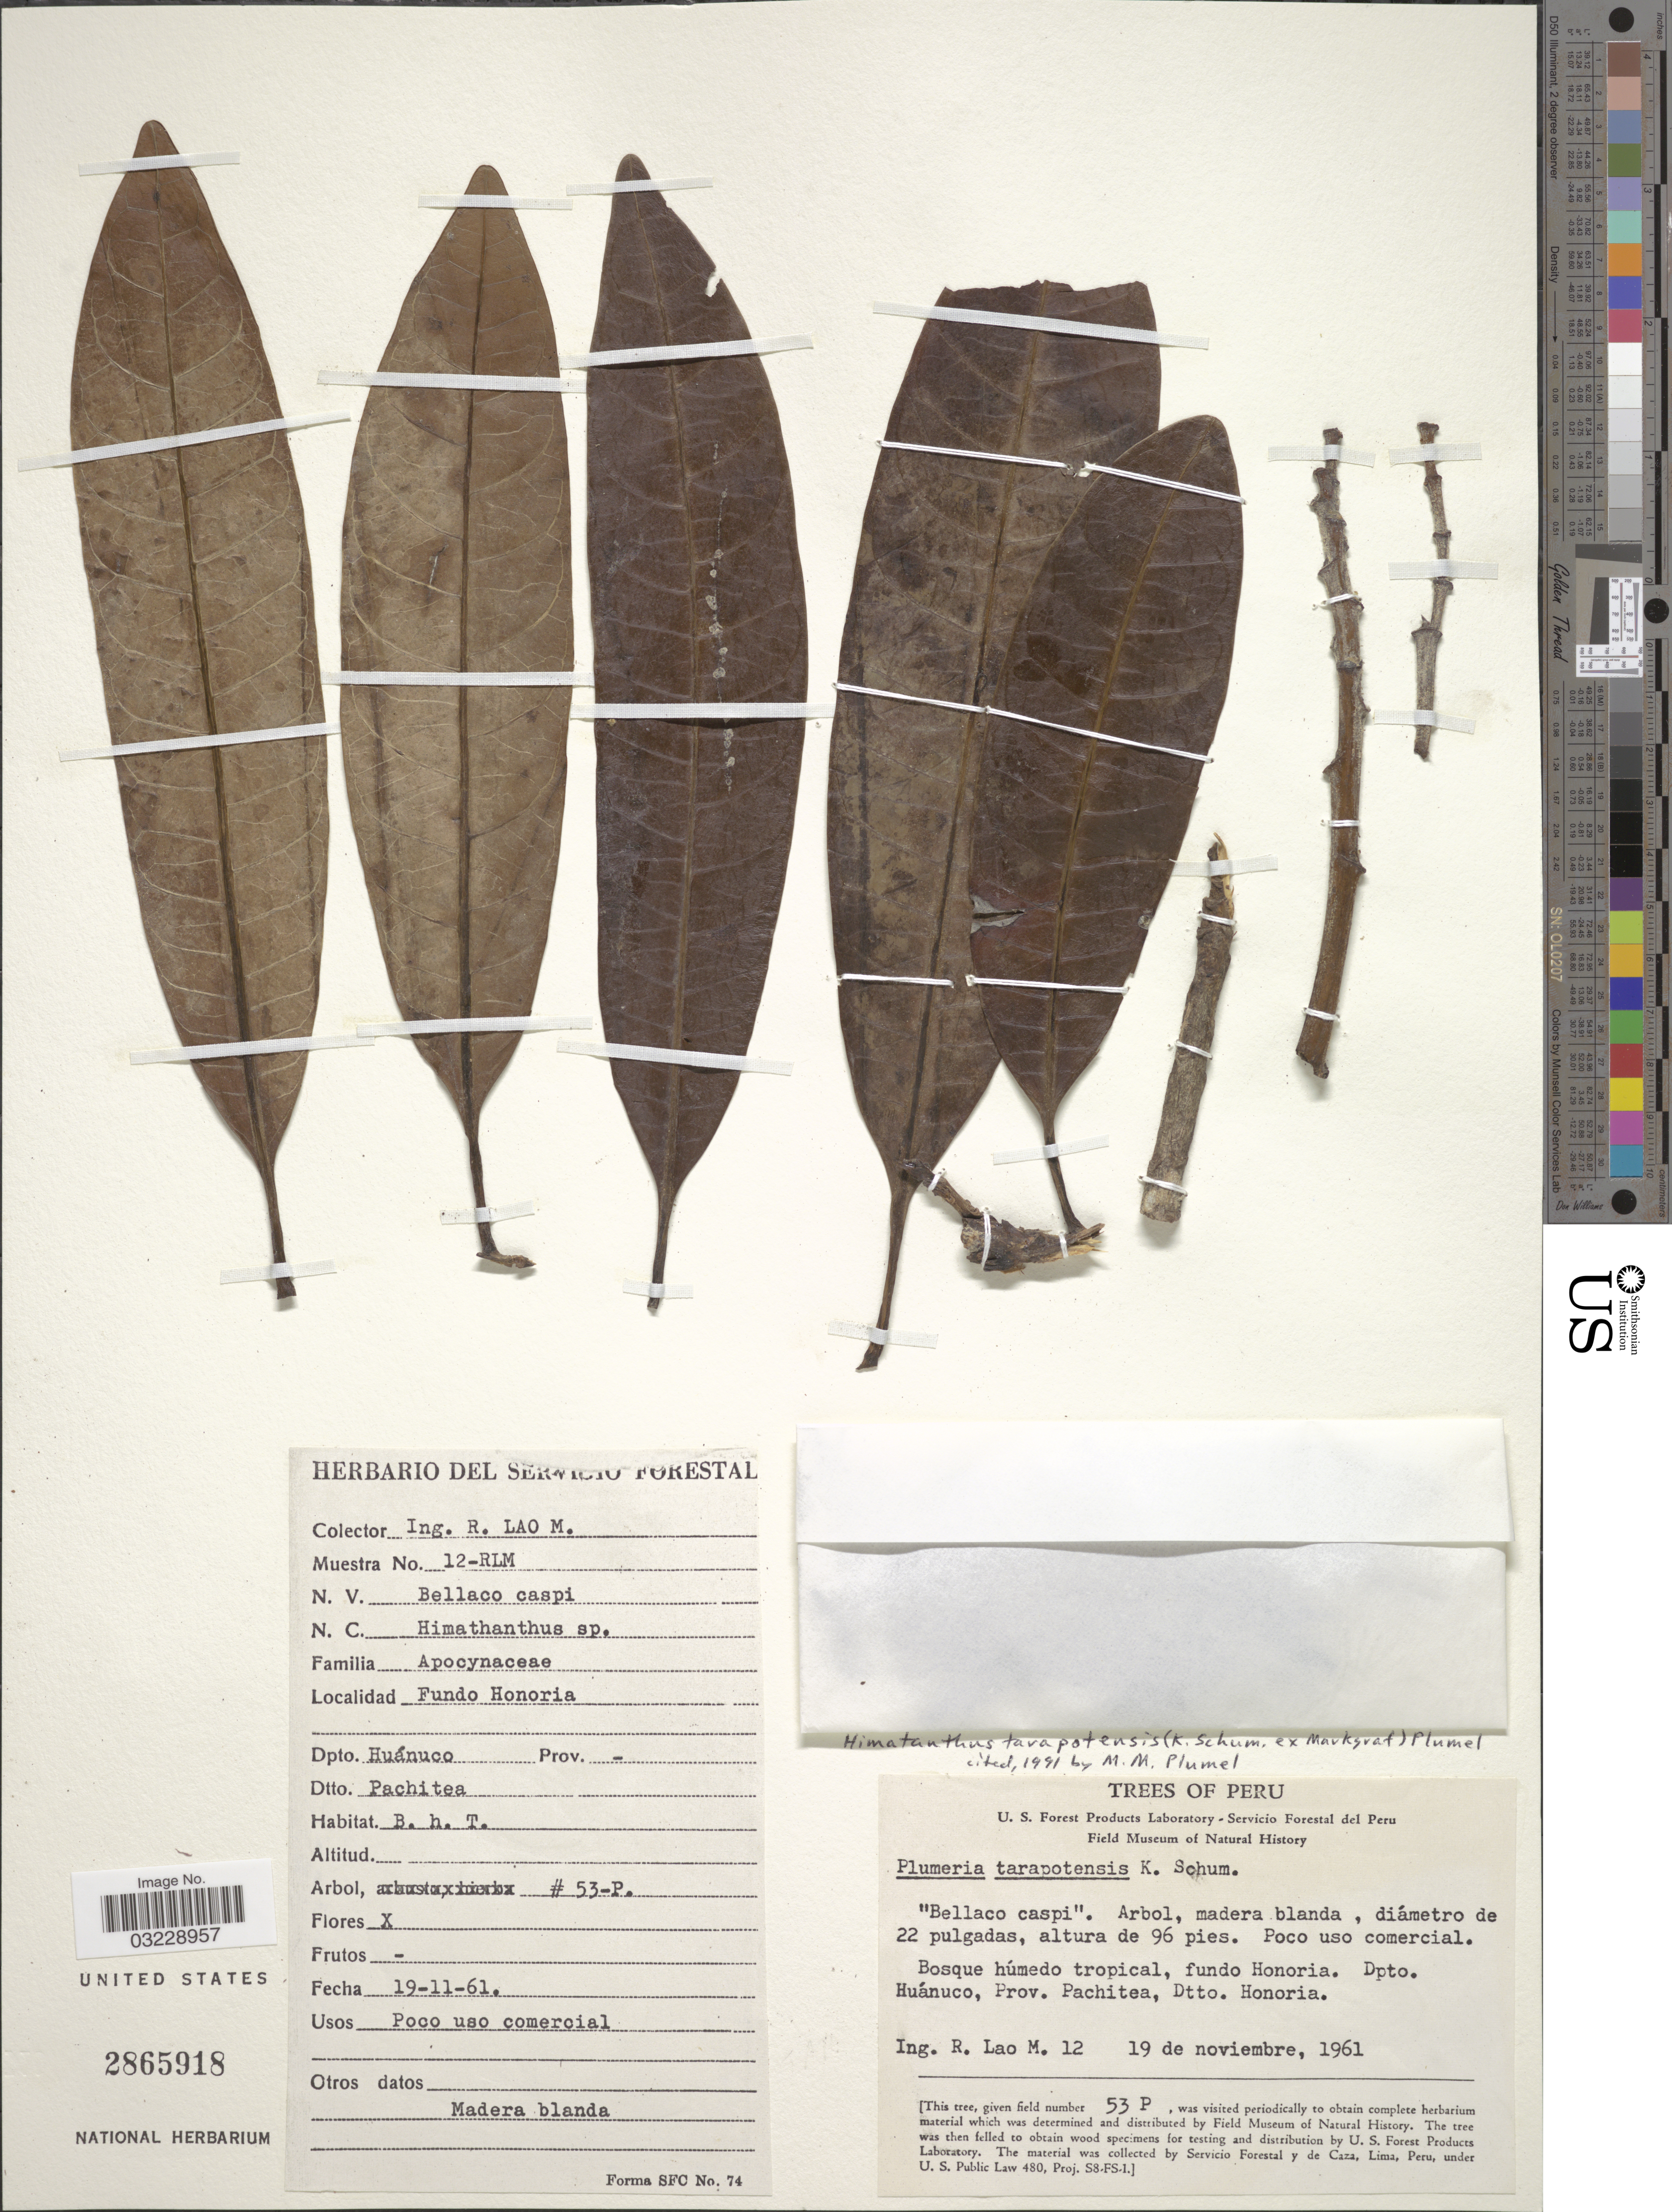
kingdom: Plantae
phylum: Tracheophyta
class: Magnoliopsida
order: Gentianales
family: Apocynaceae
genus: Himatanthus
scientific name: Himatanthus tarapotensis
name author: (K. Schum. ex Markgr.) Plumel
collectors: I. Lao M.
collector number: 12-RLM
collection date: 1961-11-19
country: Peru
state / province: Huánuco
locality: Dpto. Huánuco, Prov. Pachitea, Dtto. Honoria.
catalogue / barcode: US 2865918